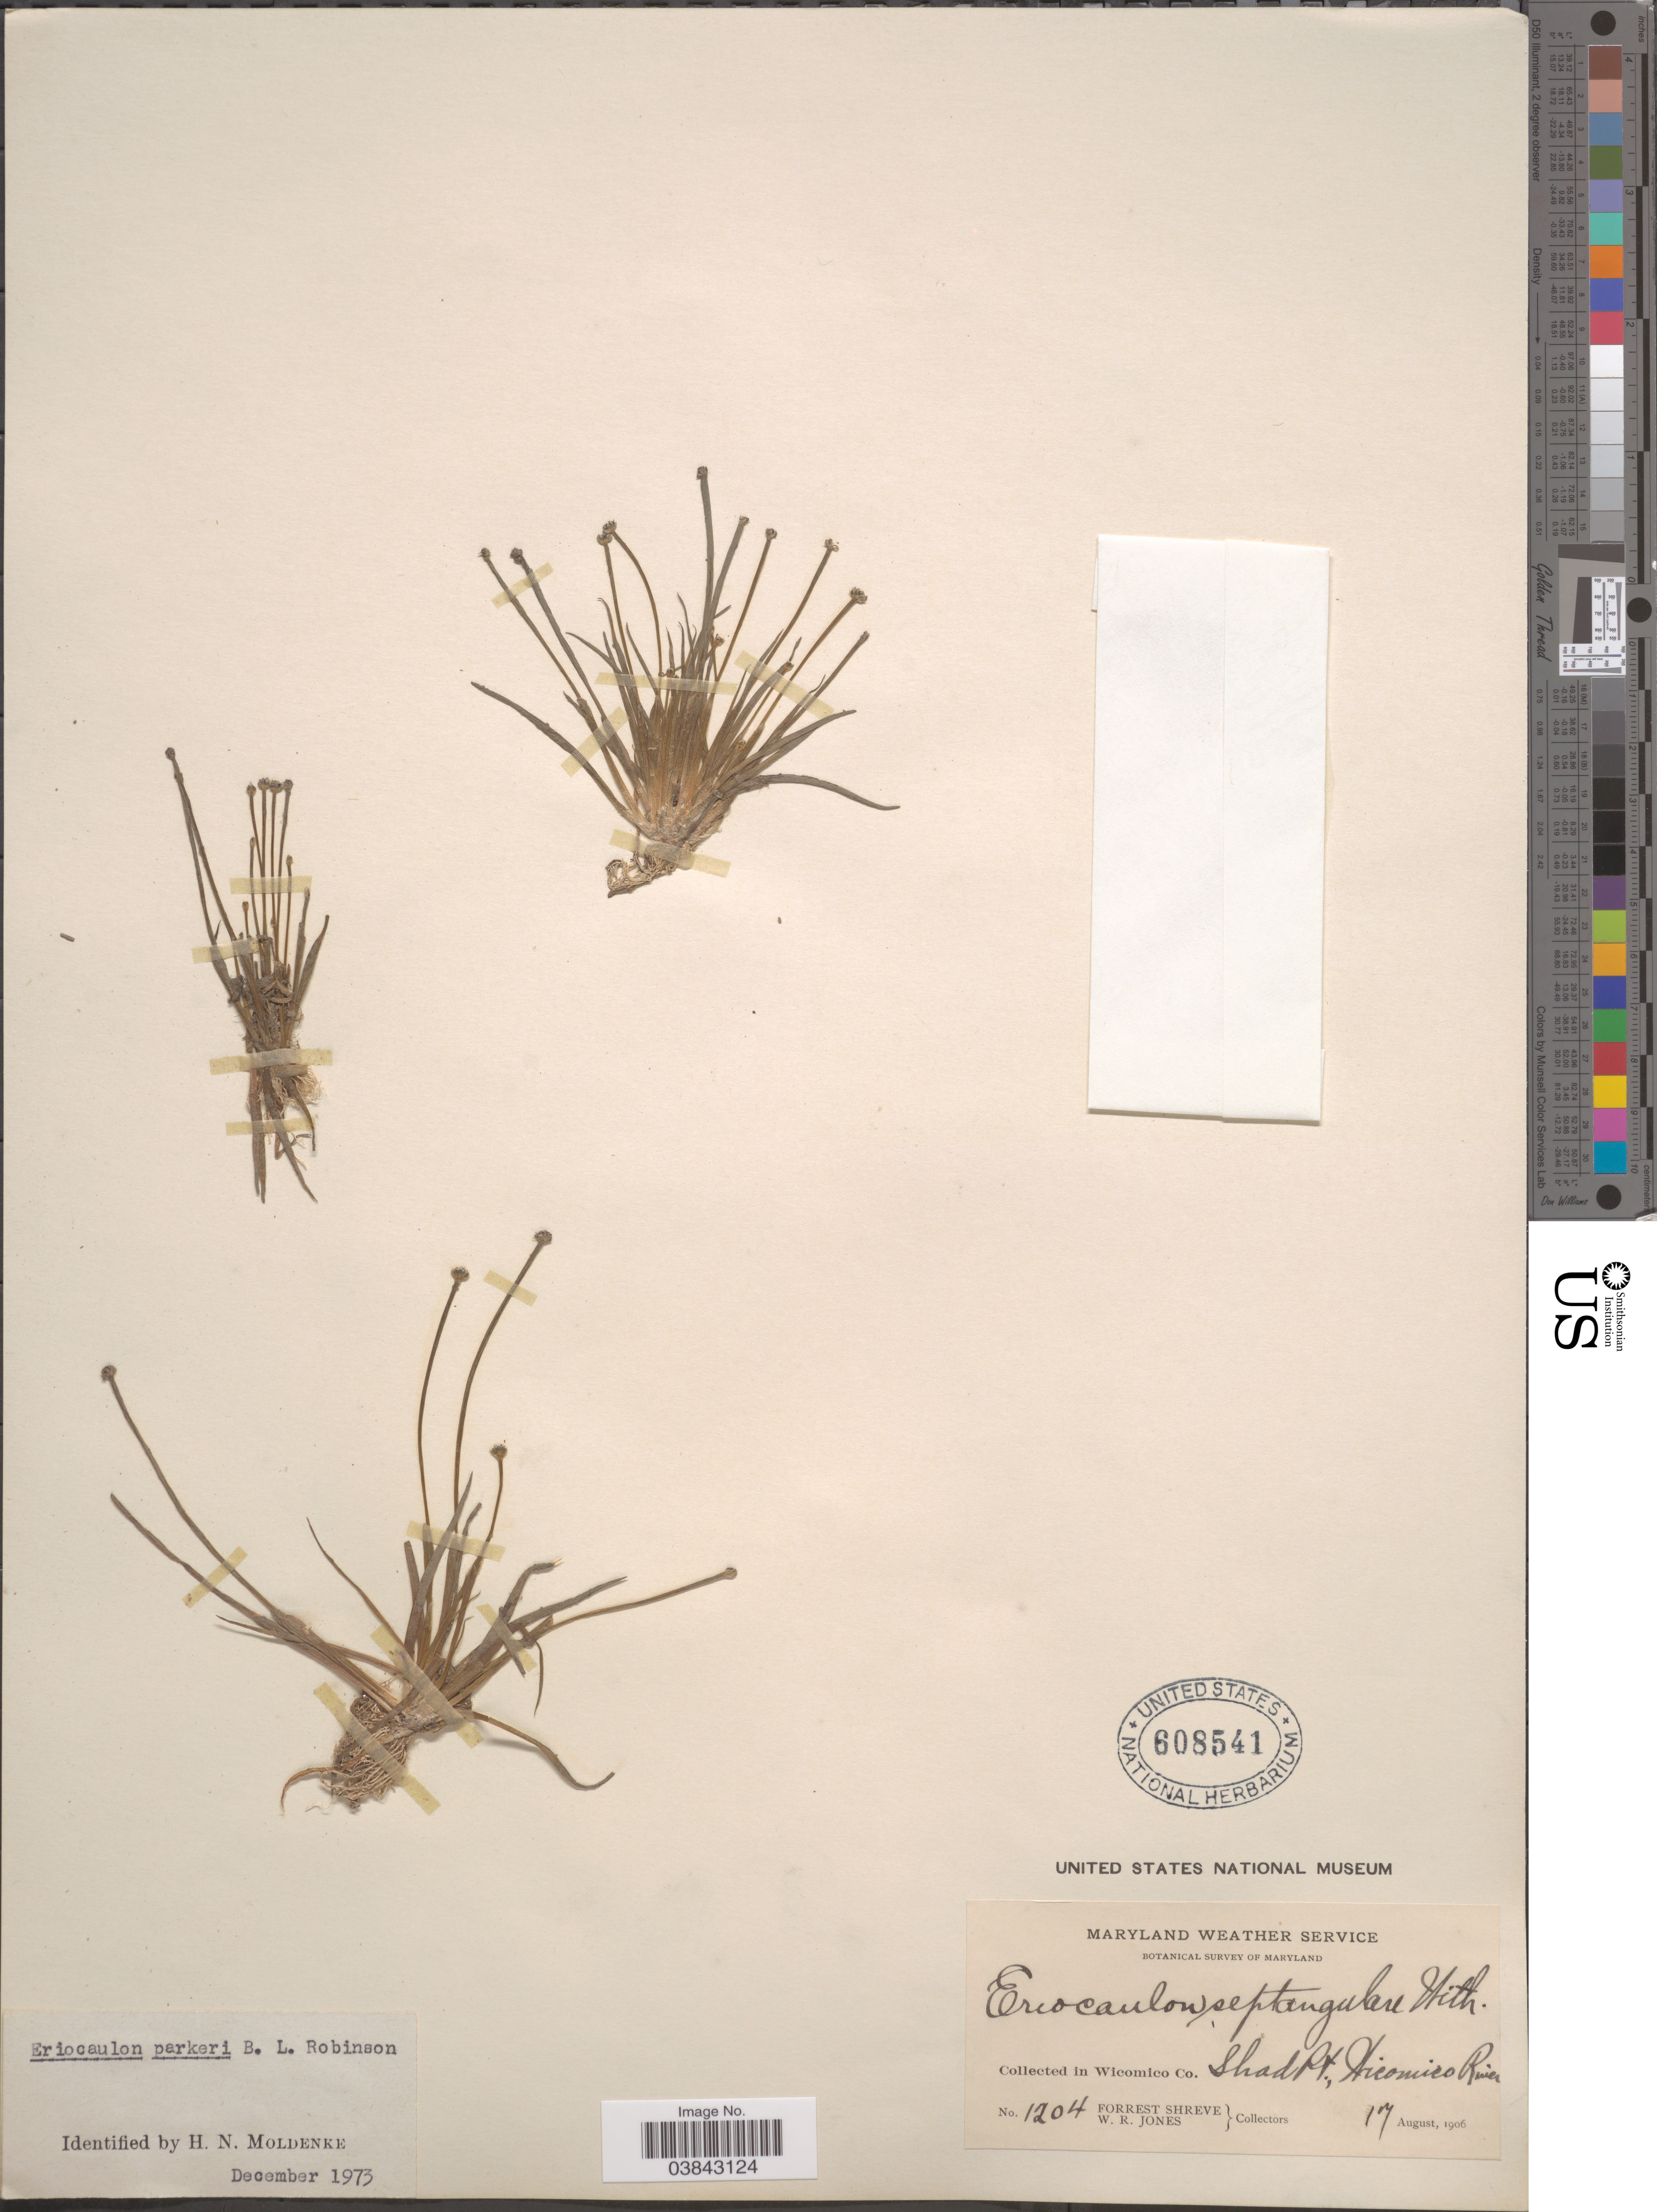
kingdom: Plantae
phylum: Tracheophyta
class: Liliopsida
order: Poales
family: Eriocaulaceae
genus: Eriocaulon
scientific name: Eriocaulon parkeri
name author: B.L. Rob.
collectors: F. Shreve & W. R. Jones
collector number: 1204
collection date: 1906-08-17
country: United States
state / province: Maryland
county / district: Wicomico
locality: Wicomico Co. Shad Pt., Wicomico River.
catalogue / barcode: US 608541